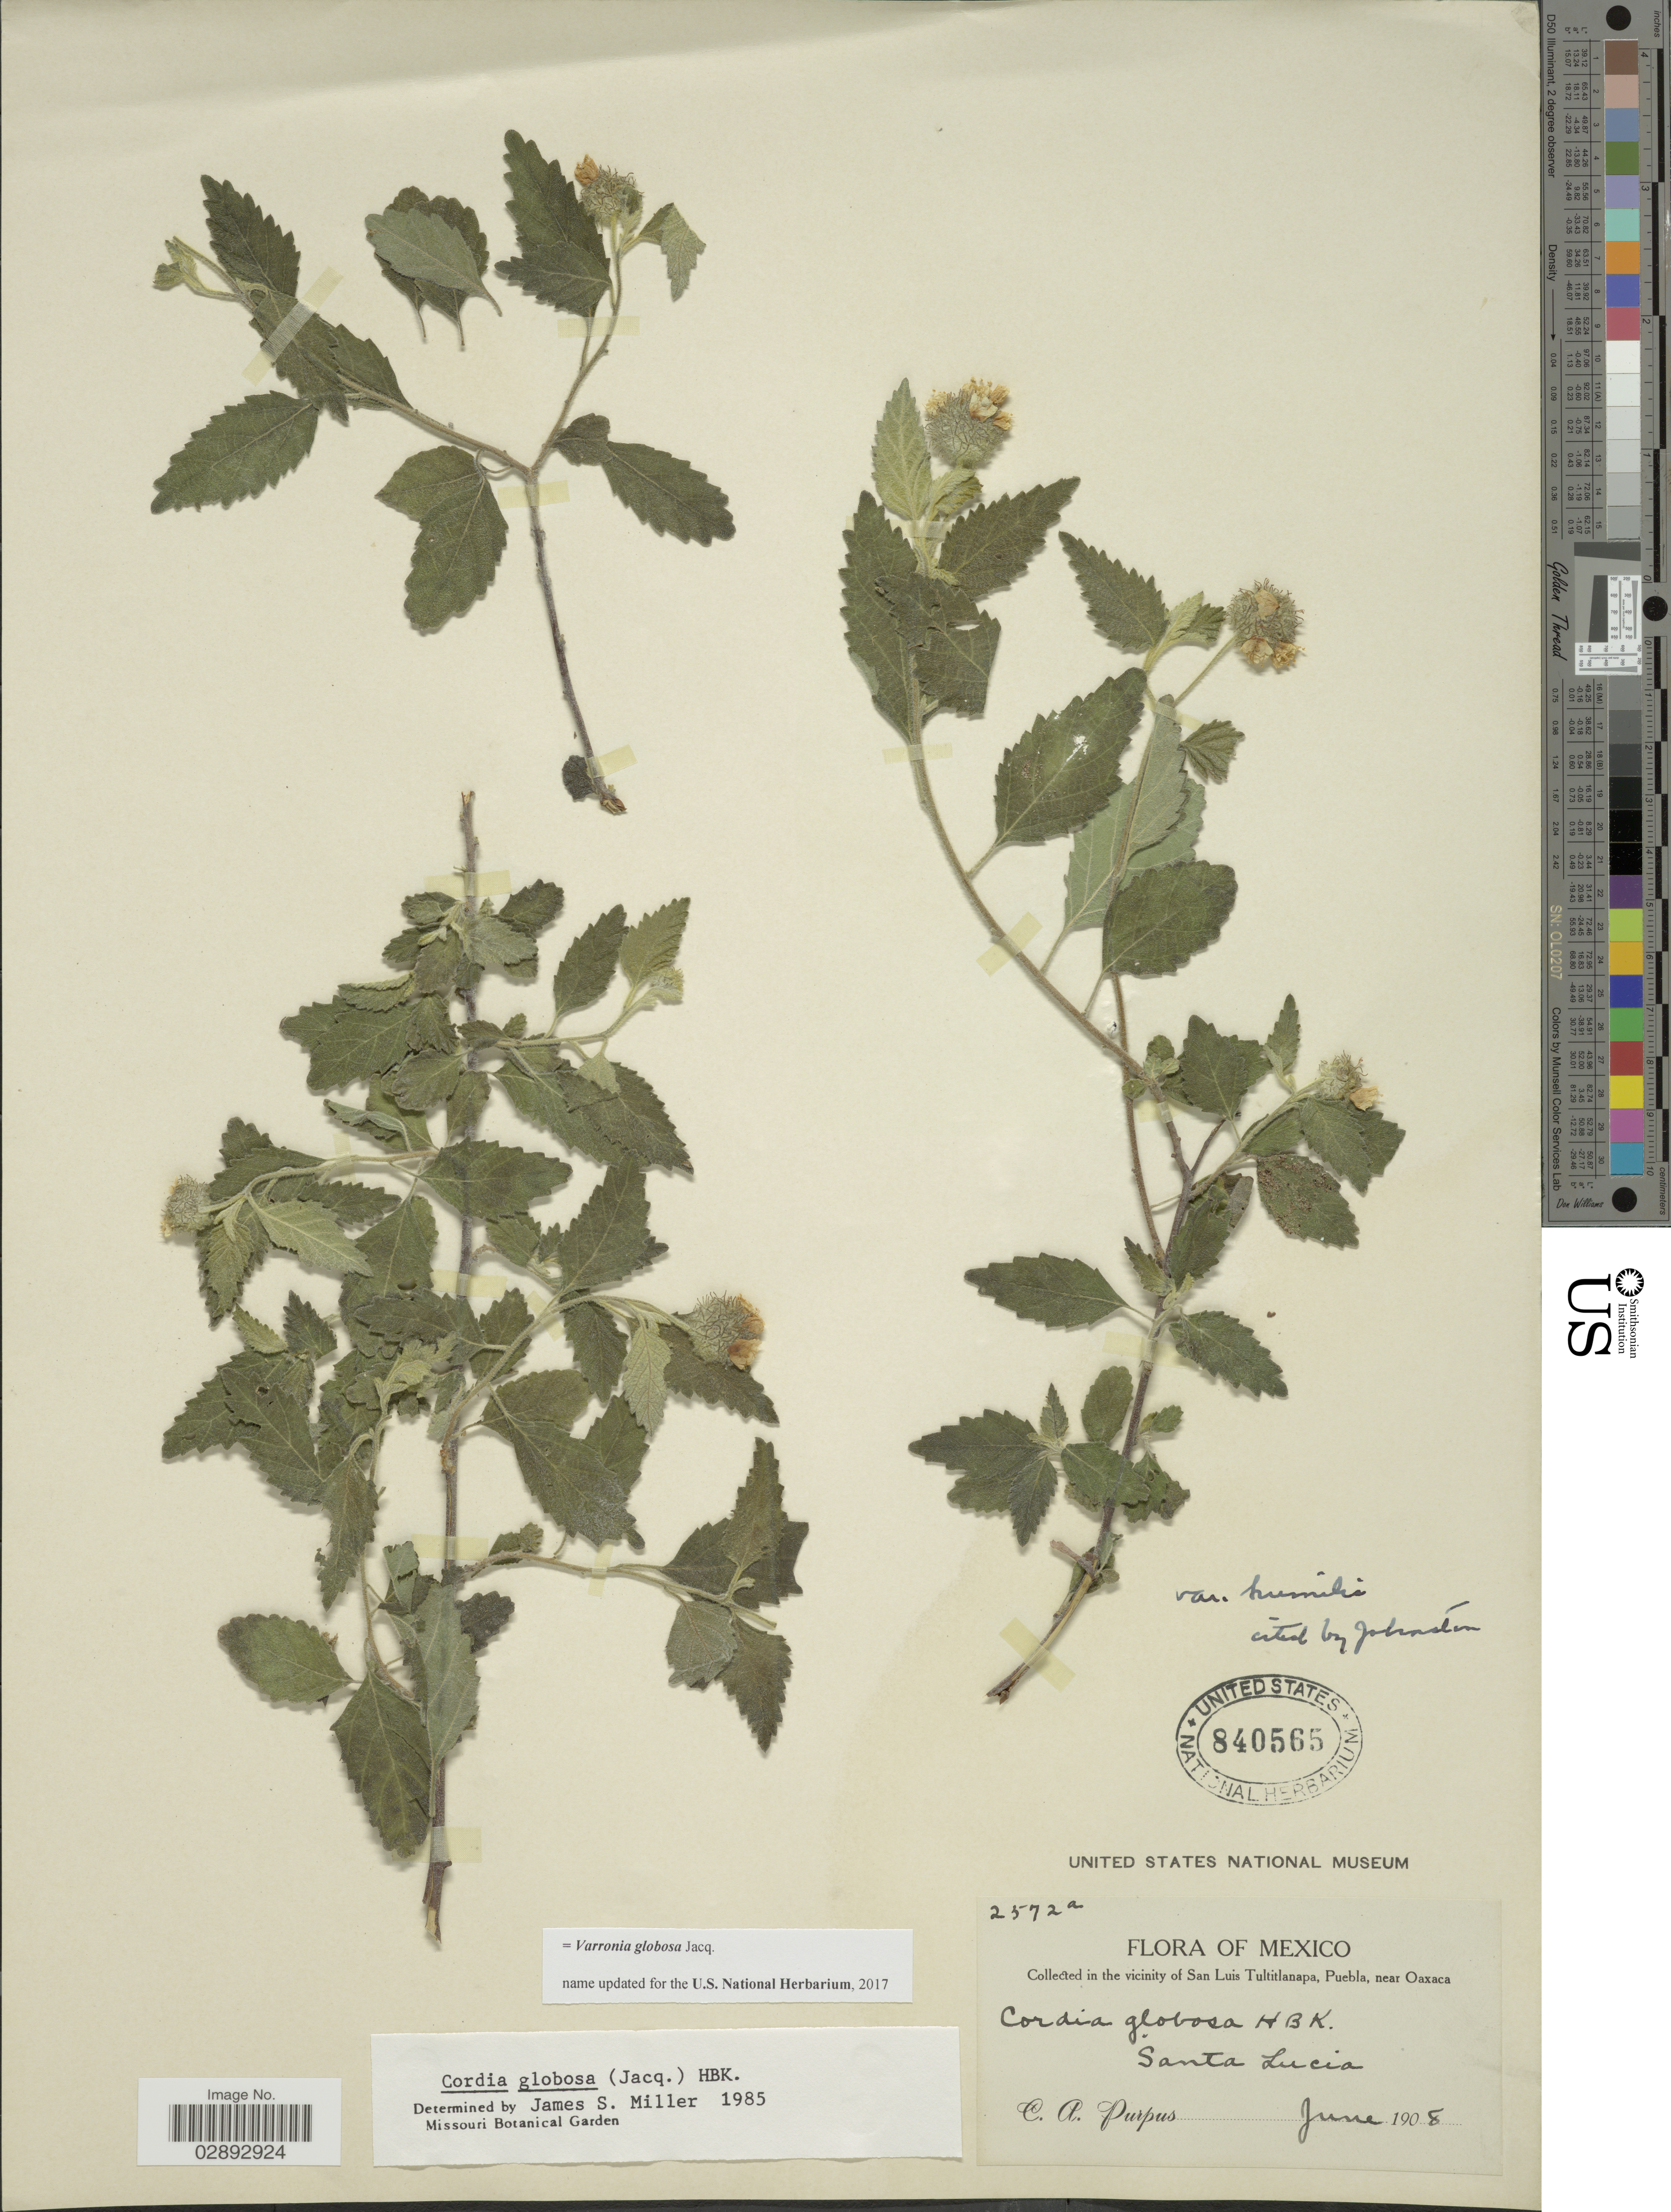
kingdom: Plantae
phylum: Tracheophyta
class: Magnoliopsida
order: Boraginales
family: Cordiaceae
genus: Varronia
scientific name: Varronia globosa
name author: Jacq.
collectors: C. A. Purpus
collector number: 2572a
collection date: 1908-06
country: Mexico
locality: In the vicinity of San Luis Tultitlanapa, Puebla, near Oaxaca. Santa Lucia.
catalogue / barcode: US 840565